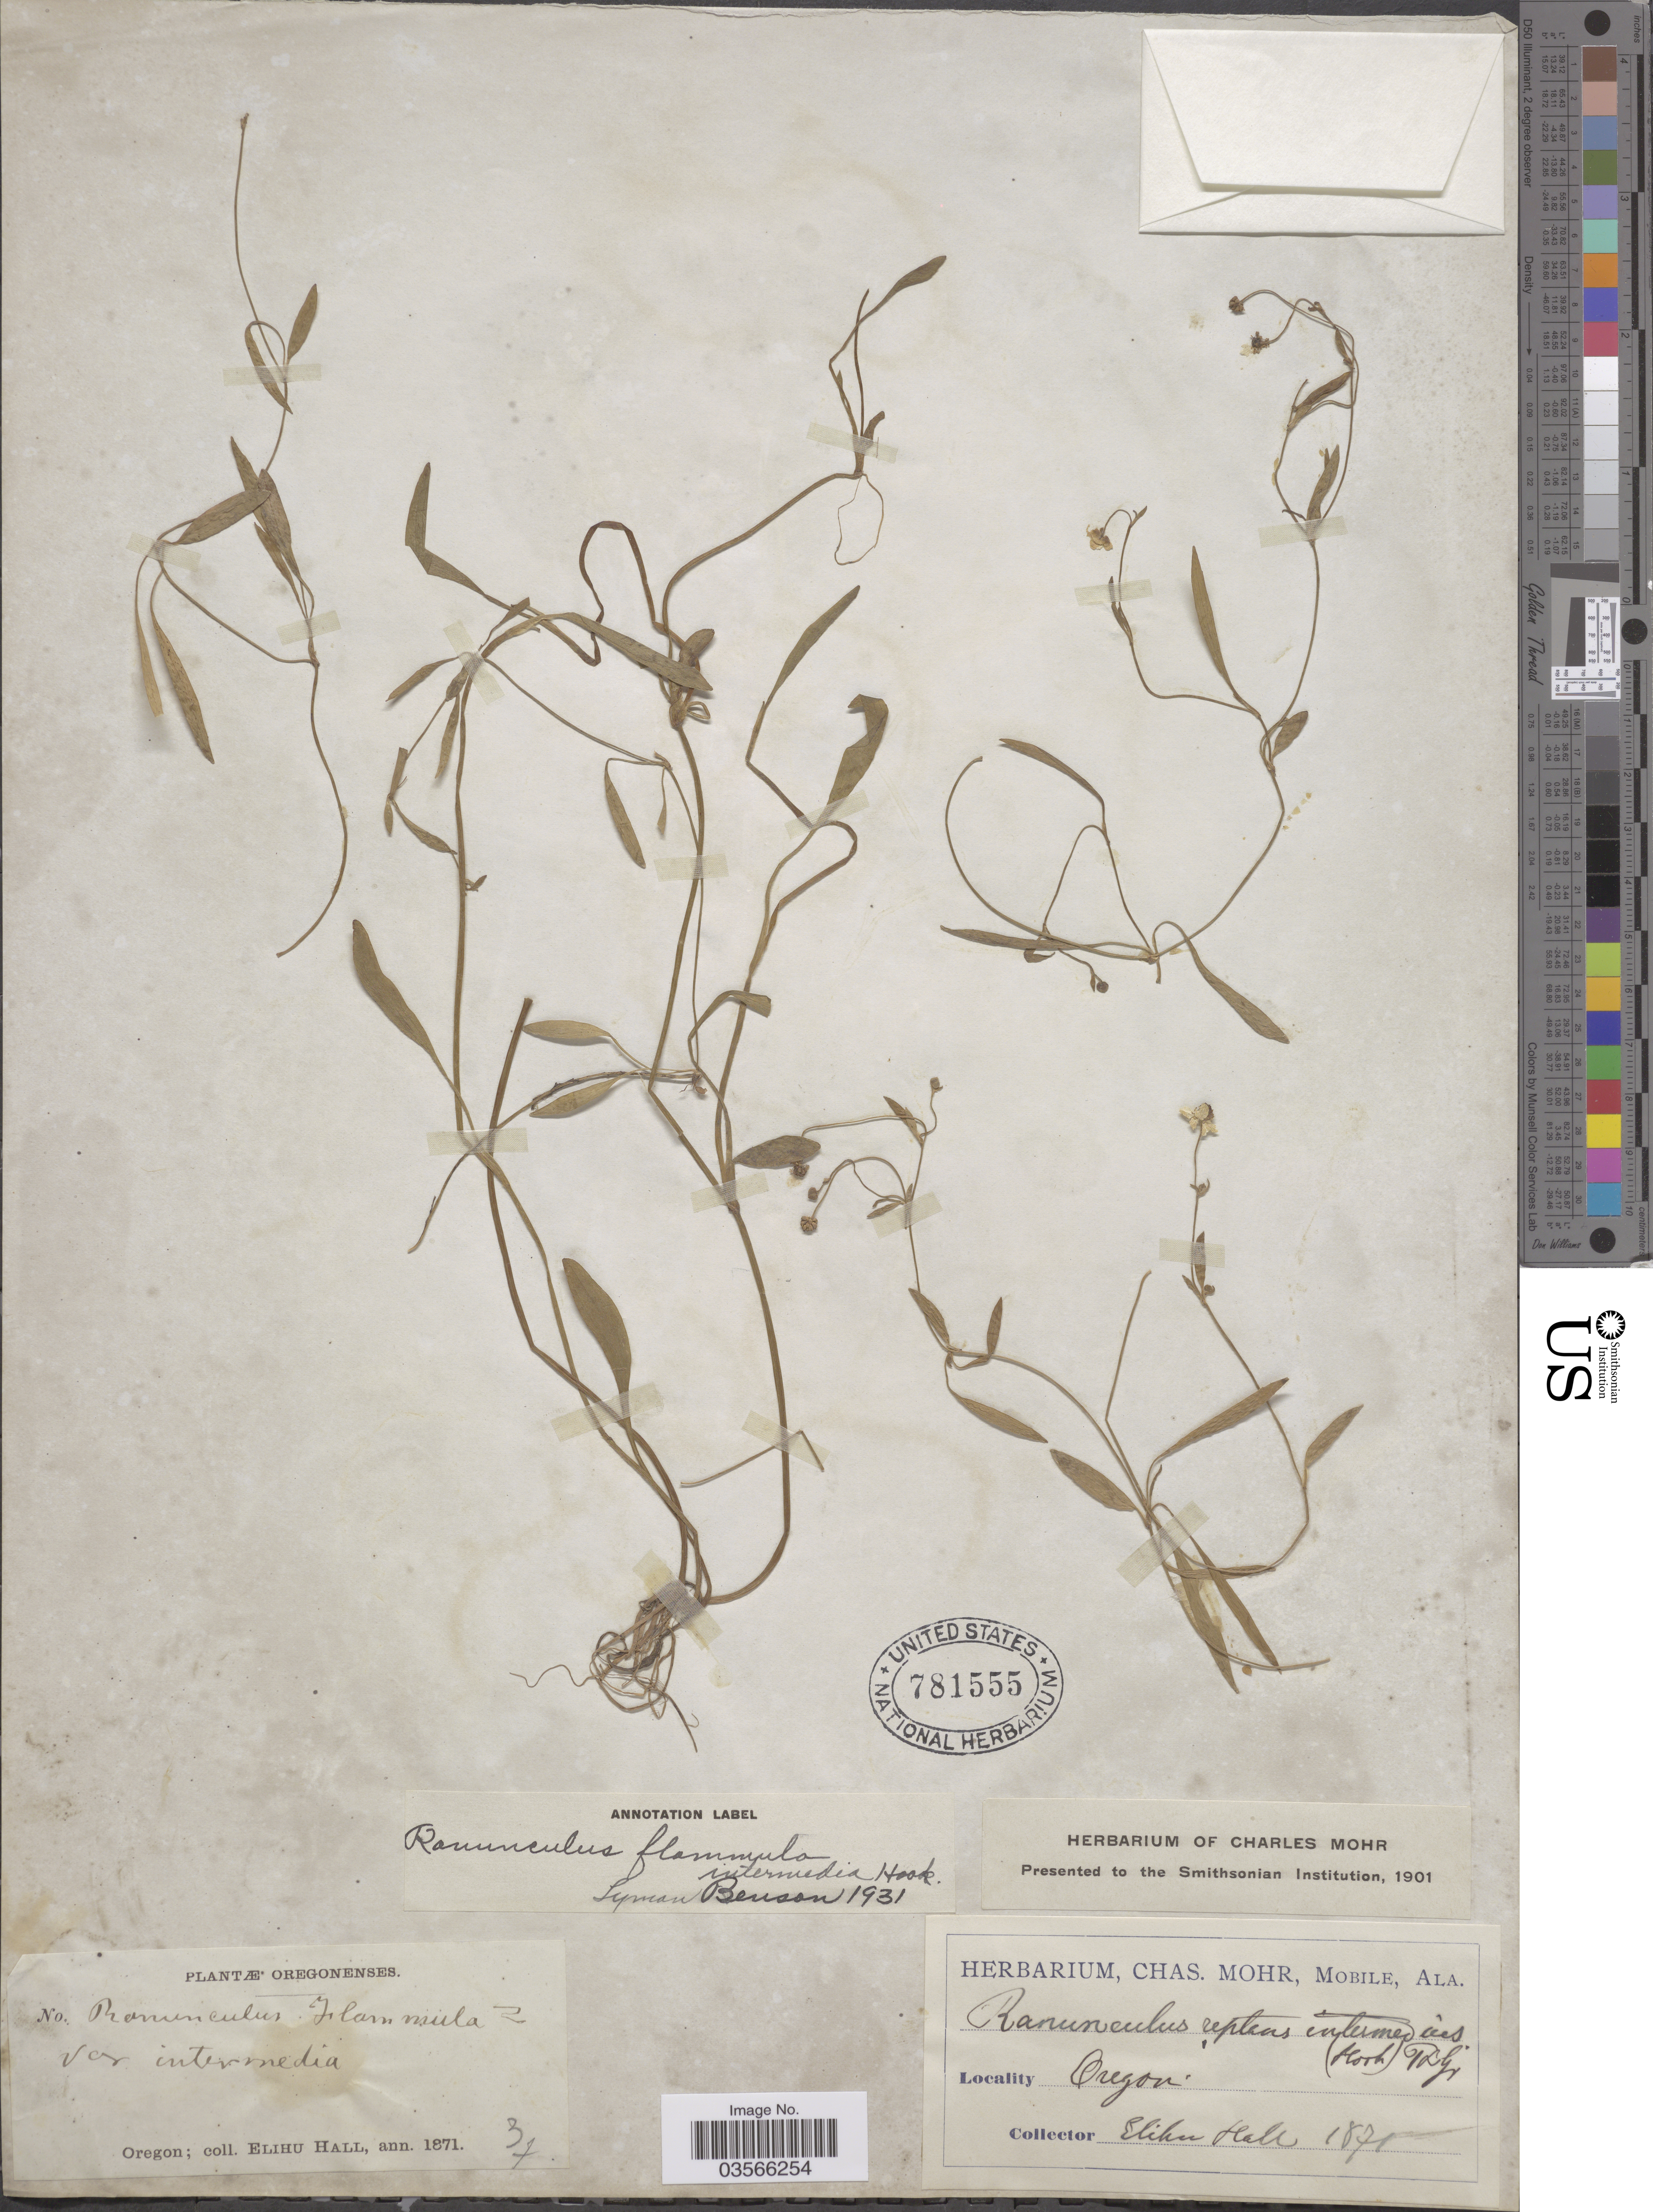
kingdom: Plantae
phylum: Tracheophyta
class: Magnoliopsida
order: Ranunculales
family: Ranunculaceae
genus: Ranunculus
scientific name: Ranunculus flammula var. ovalis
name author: (J.M. Bigelow) L.D. Benson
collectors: E. Hall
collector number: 37*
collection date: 1871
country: United States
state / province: Oregon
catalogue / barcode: US 781555